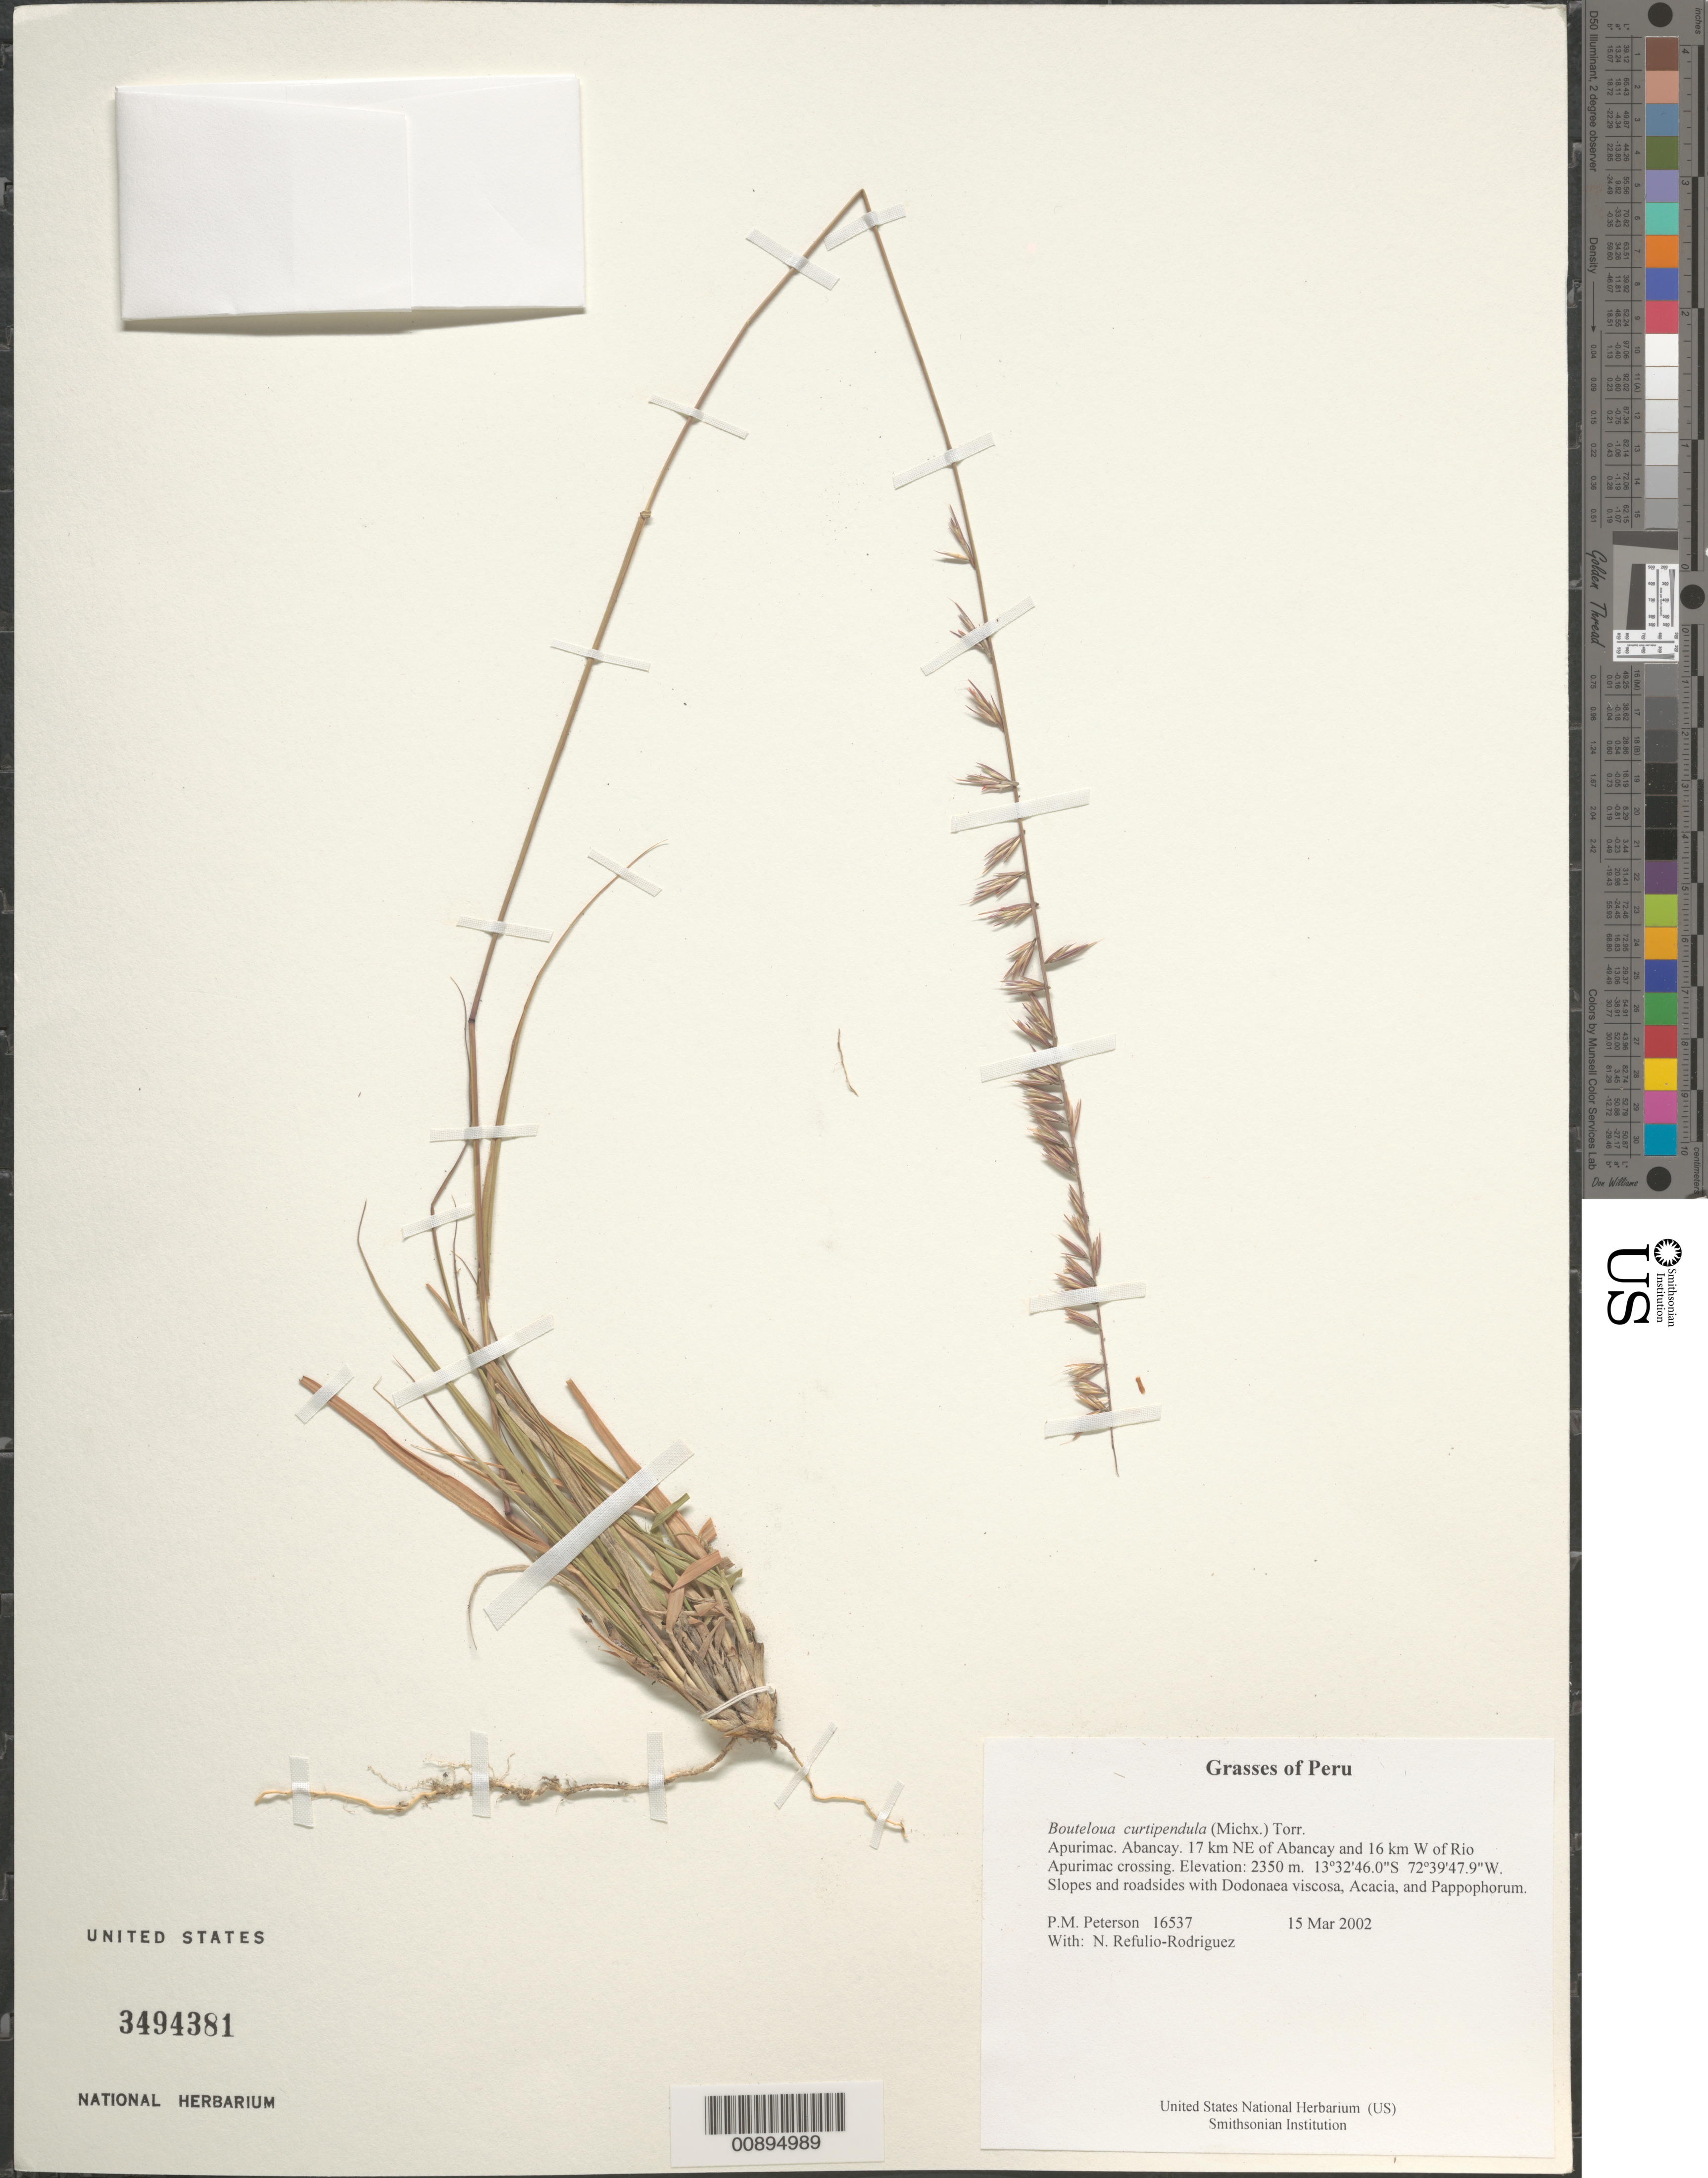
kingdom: Plantae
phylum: Tracheophyta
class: Liliopsida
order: Poales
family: Poaceae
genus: Bouteloua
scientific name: Bouteloua curtipendula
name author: (Michx.) Torr.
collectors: P. M. Peterson & N. Refulio-Rodríguez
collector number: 16537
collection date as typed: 15 Mar 2002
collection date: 2002-03-15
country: Peru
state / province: Apurímac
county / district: Abancay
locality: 17 km NE of Abancay and 16 km W of Rio Apurimac crossing.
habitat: Slopes and roadsides with ~Dodonaea viscosa, Acacia, and Pappophorum~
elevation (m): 2350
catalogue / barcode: US 3494381